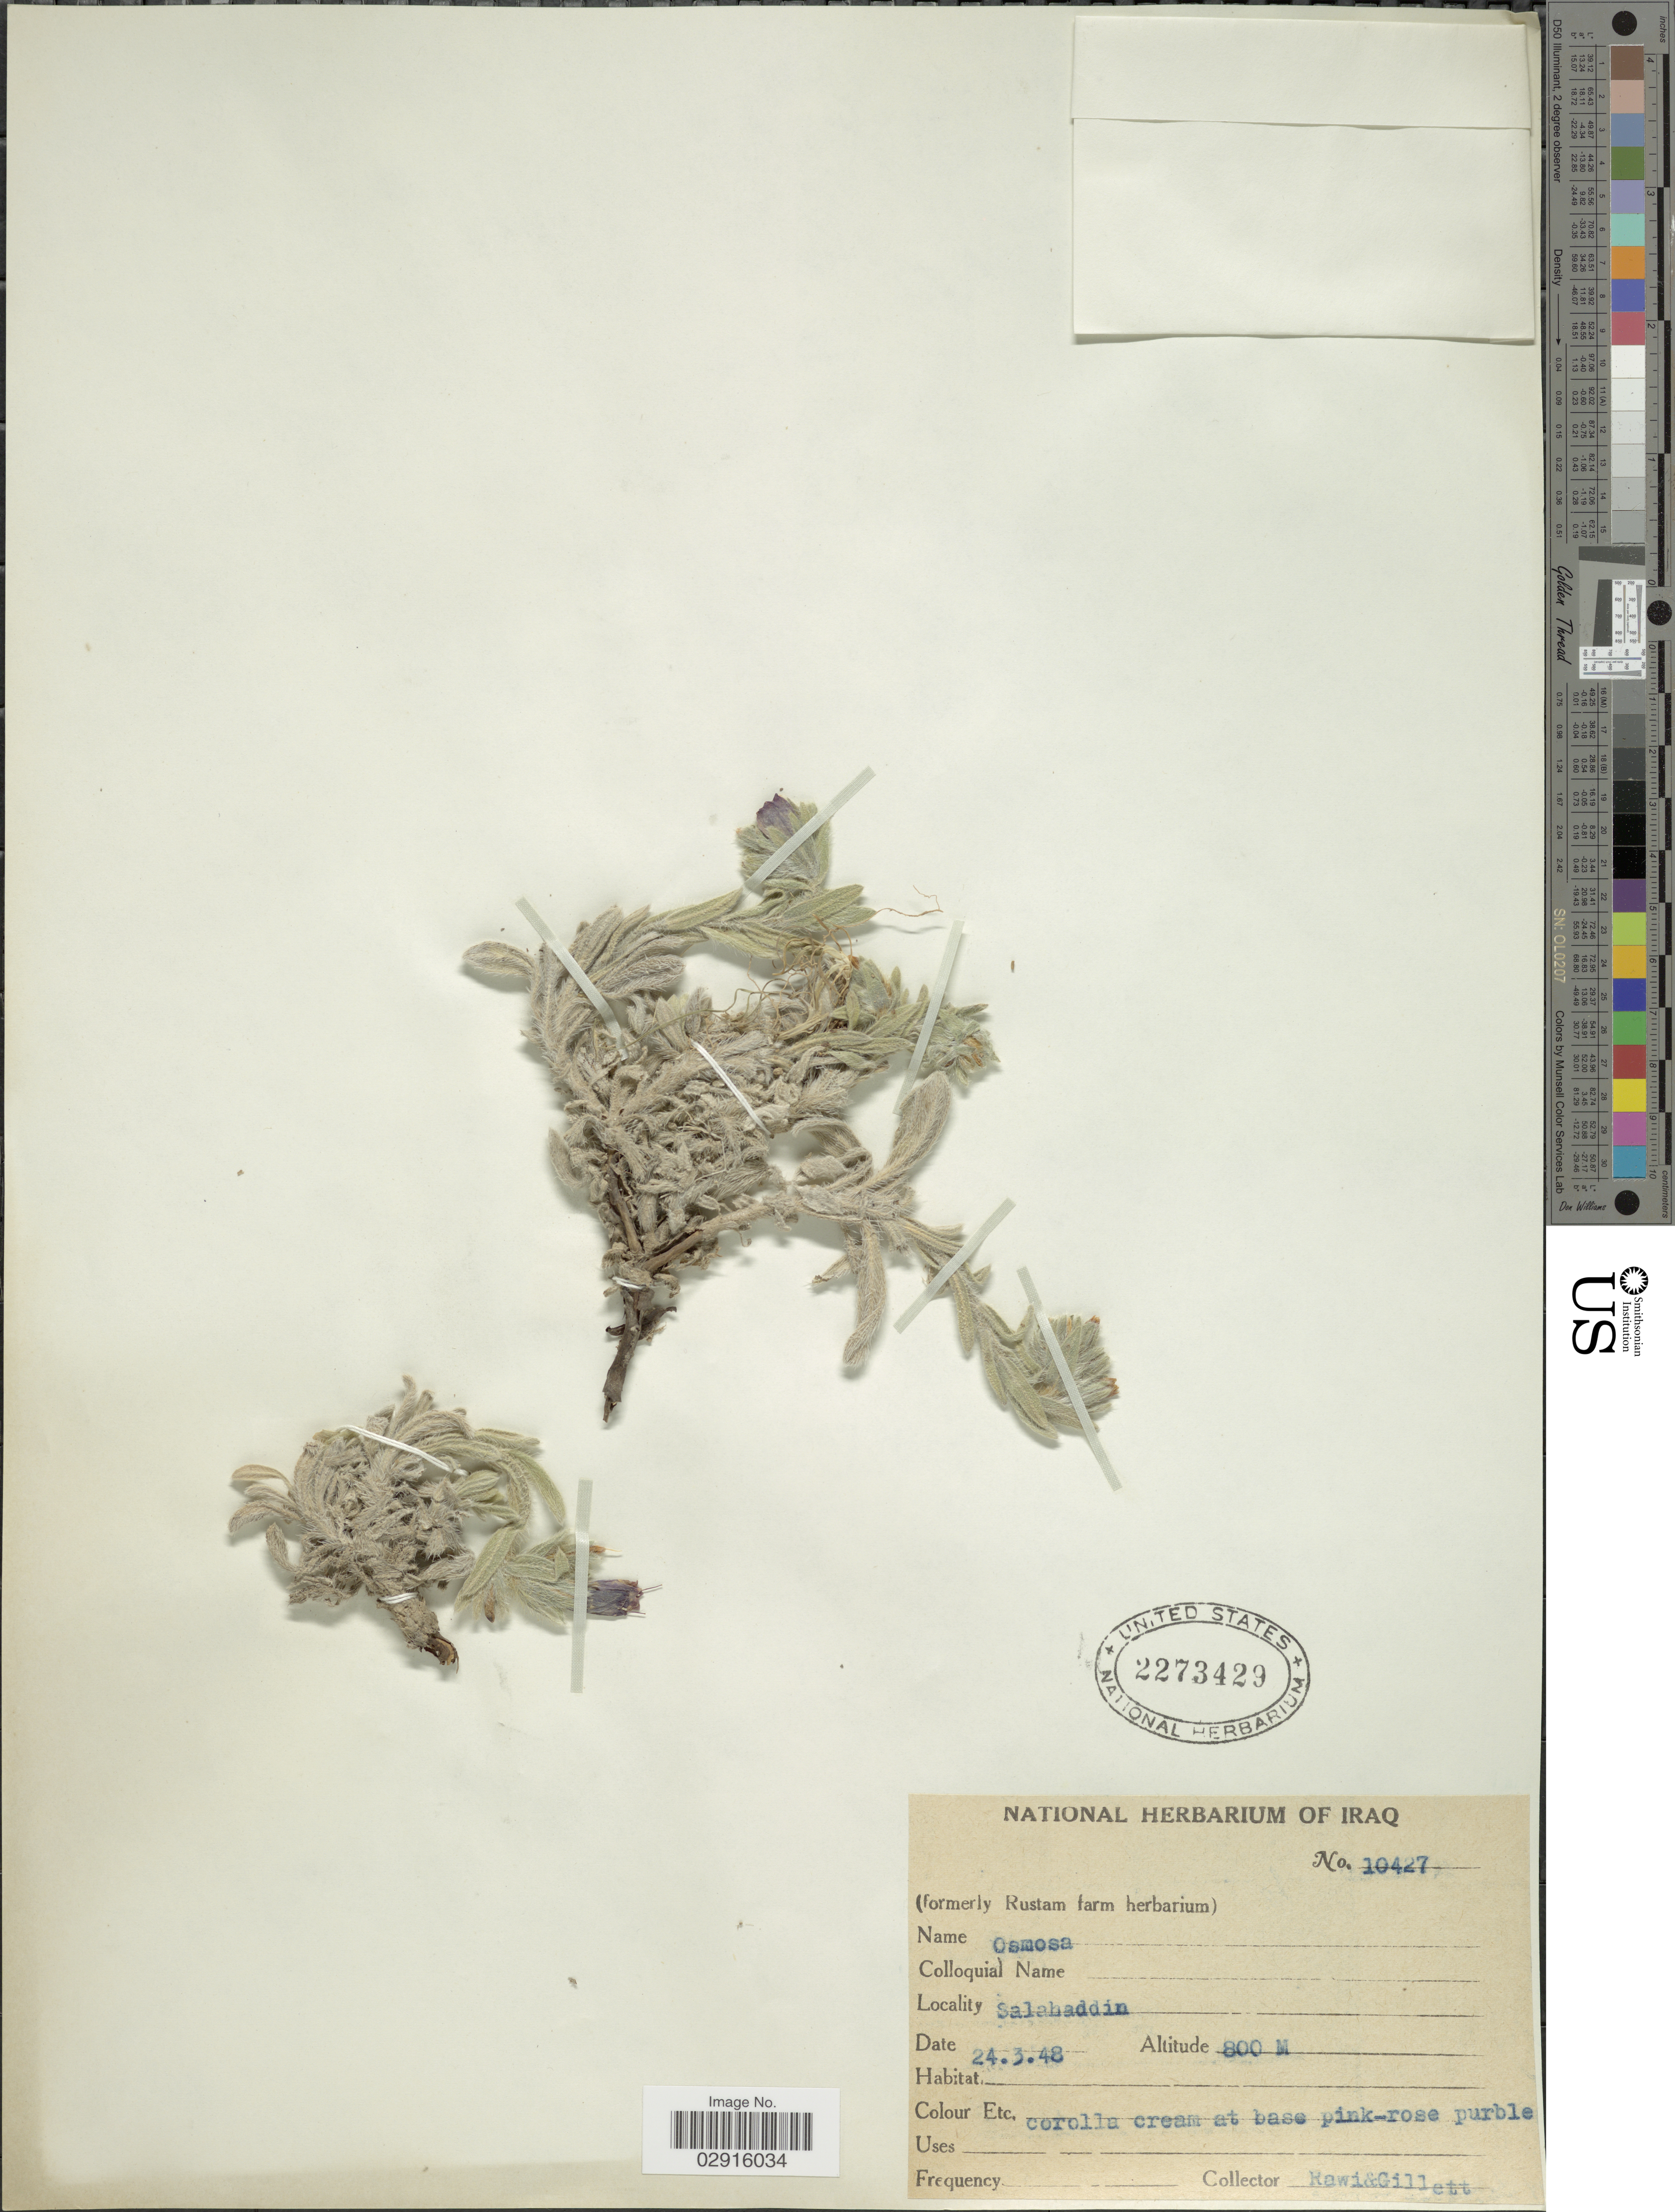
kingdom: Plantae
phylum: Tracheophyta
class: Magnoliopsida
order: Boraginales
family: Boraginaceae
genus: Onosma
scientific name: Onosma sp.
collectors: -. Rawi & Gillett, --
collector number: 10427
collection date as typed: Transcribed d/m/y: 24/3/48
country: Iraq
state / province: Salah ad Din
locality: Salahaddin.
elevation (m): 800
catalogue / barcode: US 2273429